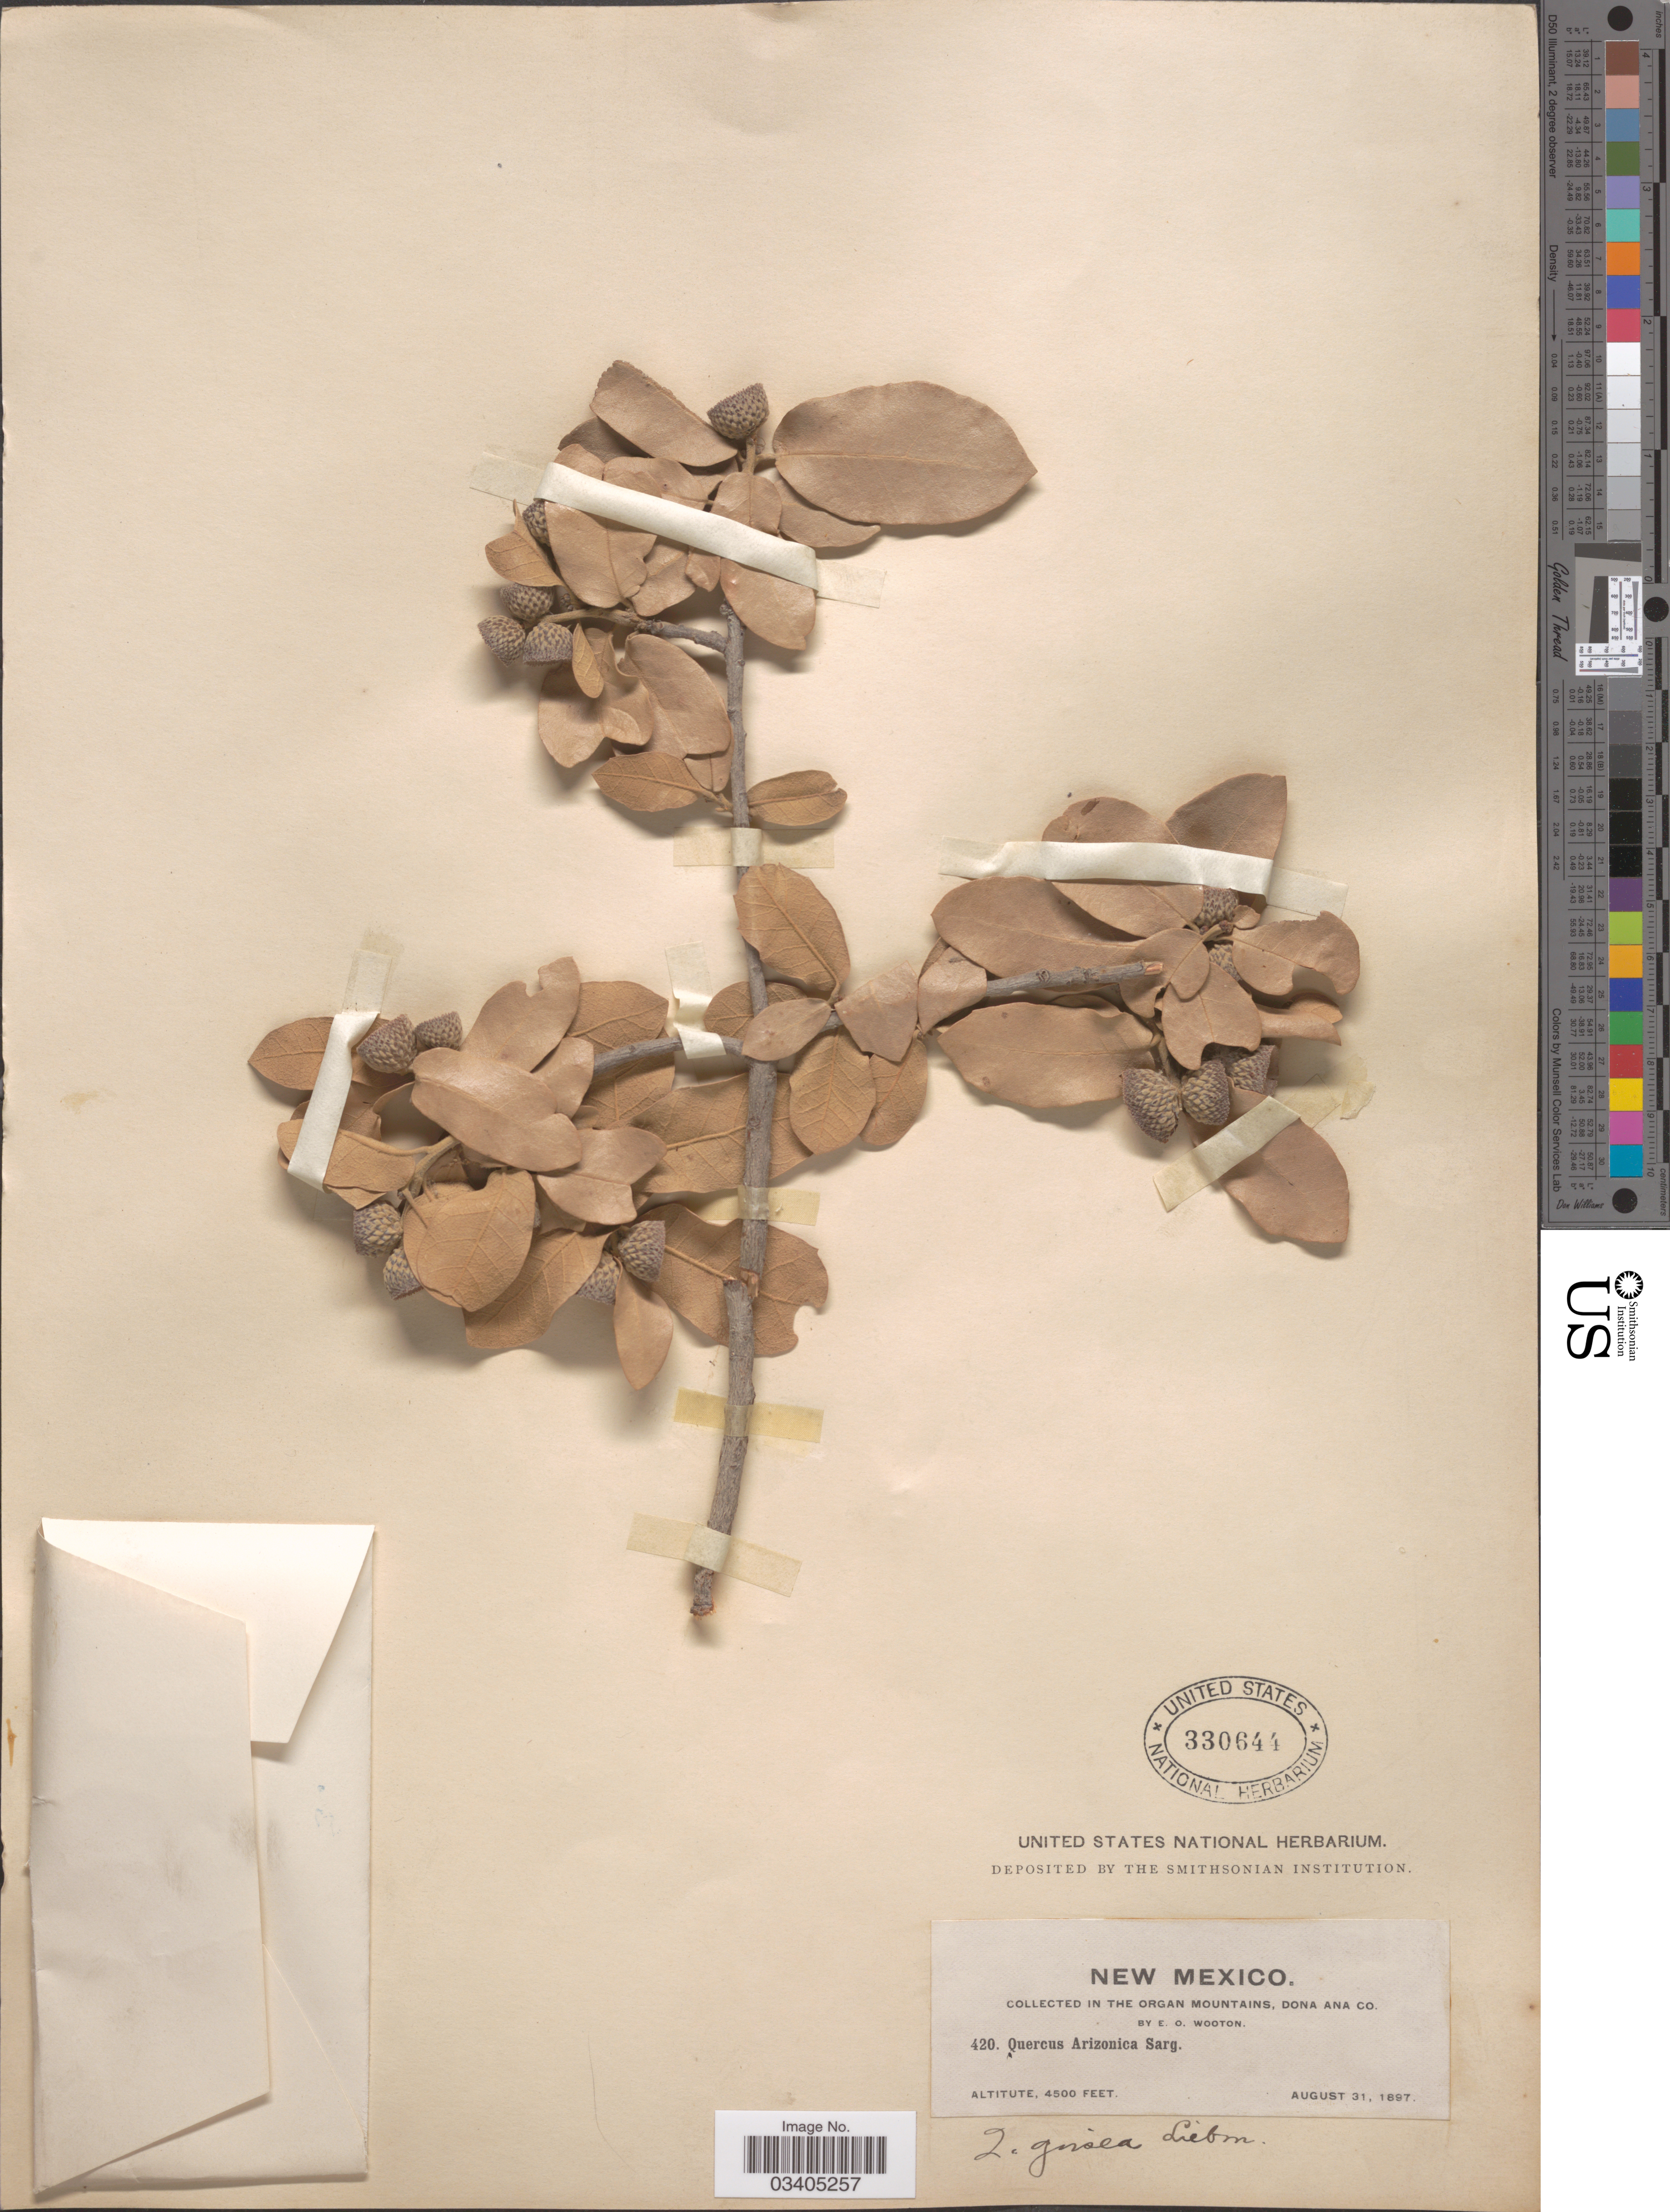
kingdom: Plantae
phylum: Tracheophyta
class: Magnoliopsida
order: Fagales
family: Fagaceae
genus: Quercus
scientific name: Quercus grisea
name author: Liebm.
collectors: E. O. Wooton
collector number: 420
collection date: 1897-08-31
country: United States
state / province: New Mexico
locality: In the Organ Mountains, Dona Ana Co.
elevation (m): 1372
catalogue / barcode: US 330644